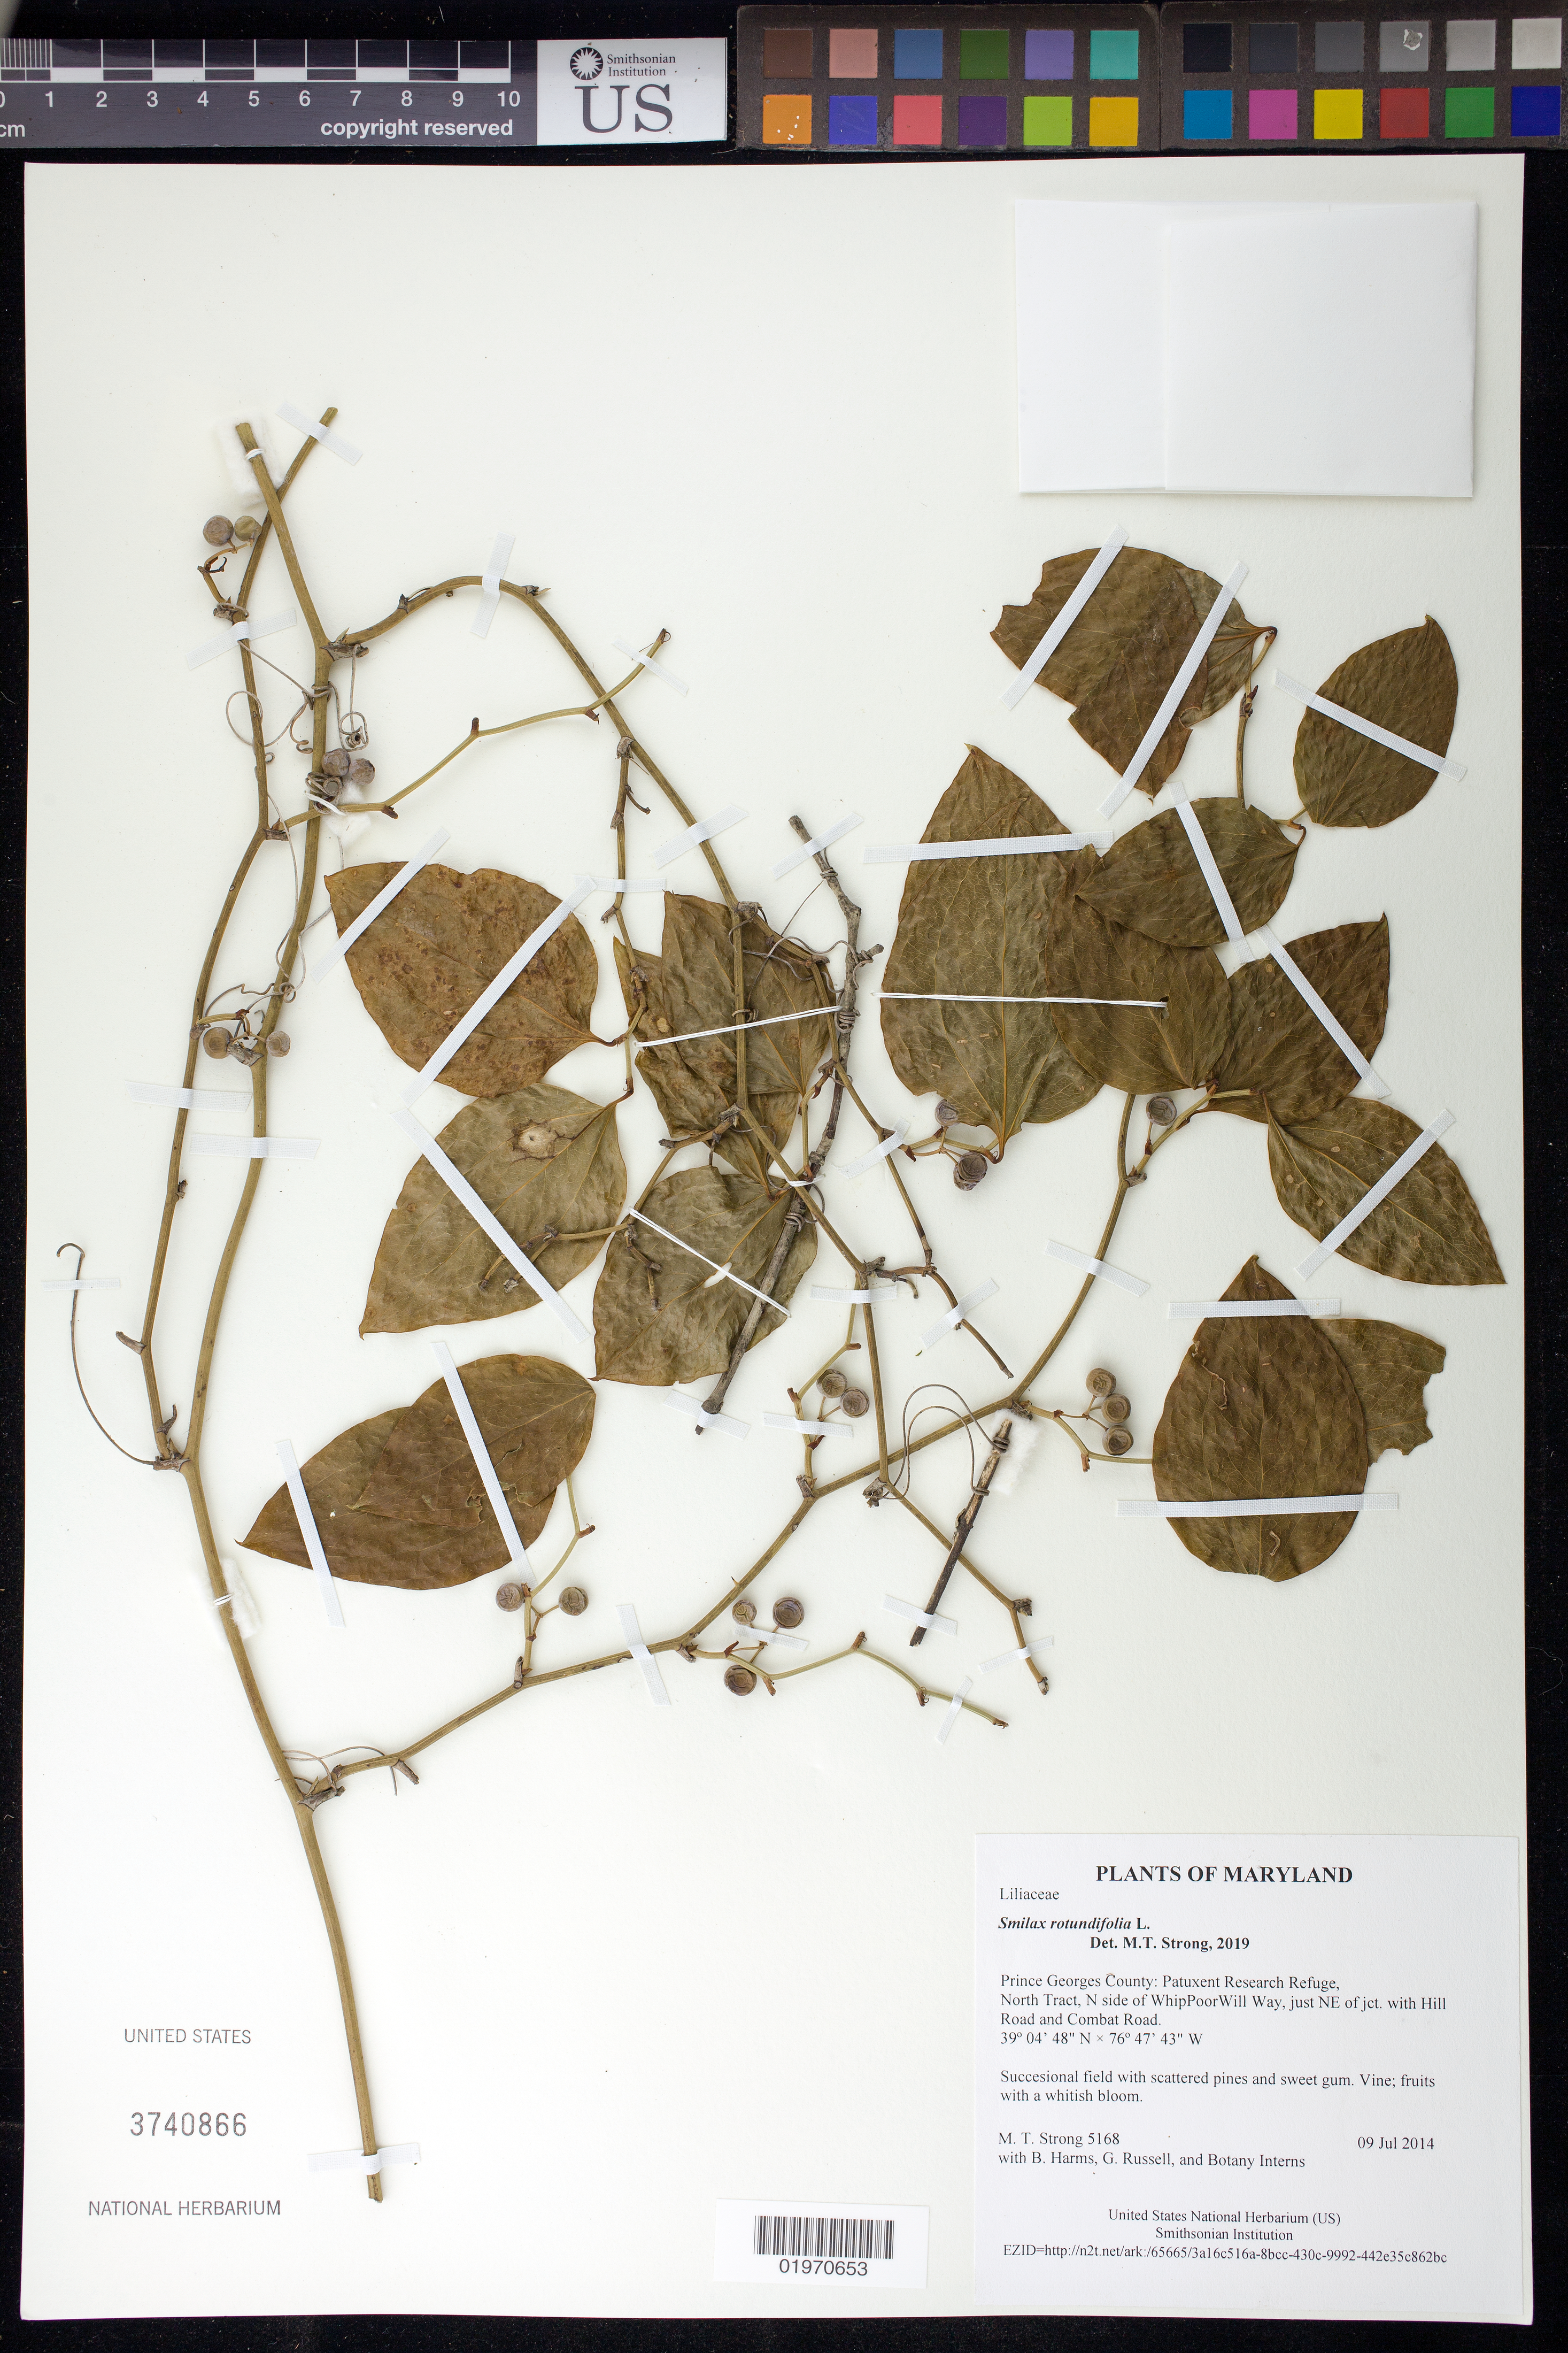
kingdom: Plantae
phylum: Tracheophyta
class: Liliopsida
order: Liliales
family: Smilacaceae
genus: Smilax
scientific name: Smilax rotundifolia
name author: L.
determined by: Strong, Mark T., (BOT), Smithsonian Institution - National Museum of Natural History (UNITED STATES)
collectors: M. T. Strong, B. Harms, G. Russell & Botany Interns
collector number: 5168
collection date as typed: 9 Jul 2014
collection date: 2014-07-09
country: United States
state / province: Maryland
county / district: Prince Georges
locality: Patuxent Research Refuge, North Tract, N side of WhipPoorWill Way, just NE of jct with Hill Road and Combat Road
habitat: Succesional field with scattered pines and sweet gum.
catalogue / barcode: US 3740866